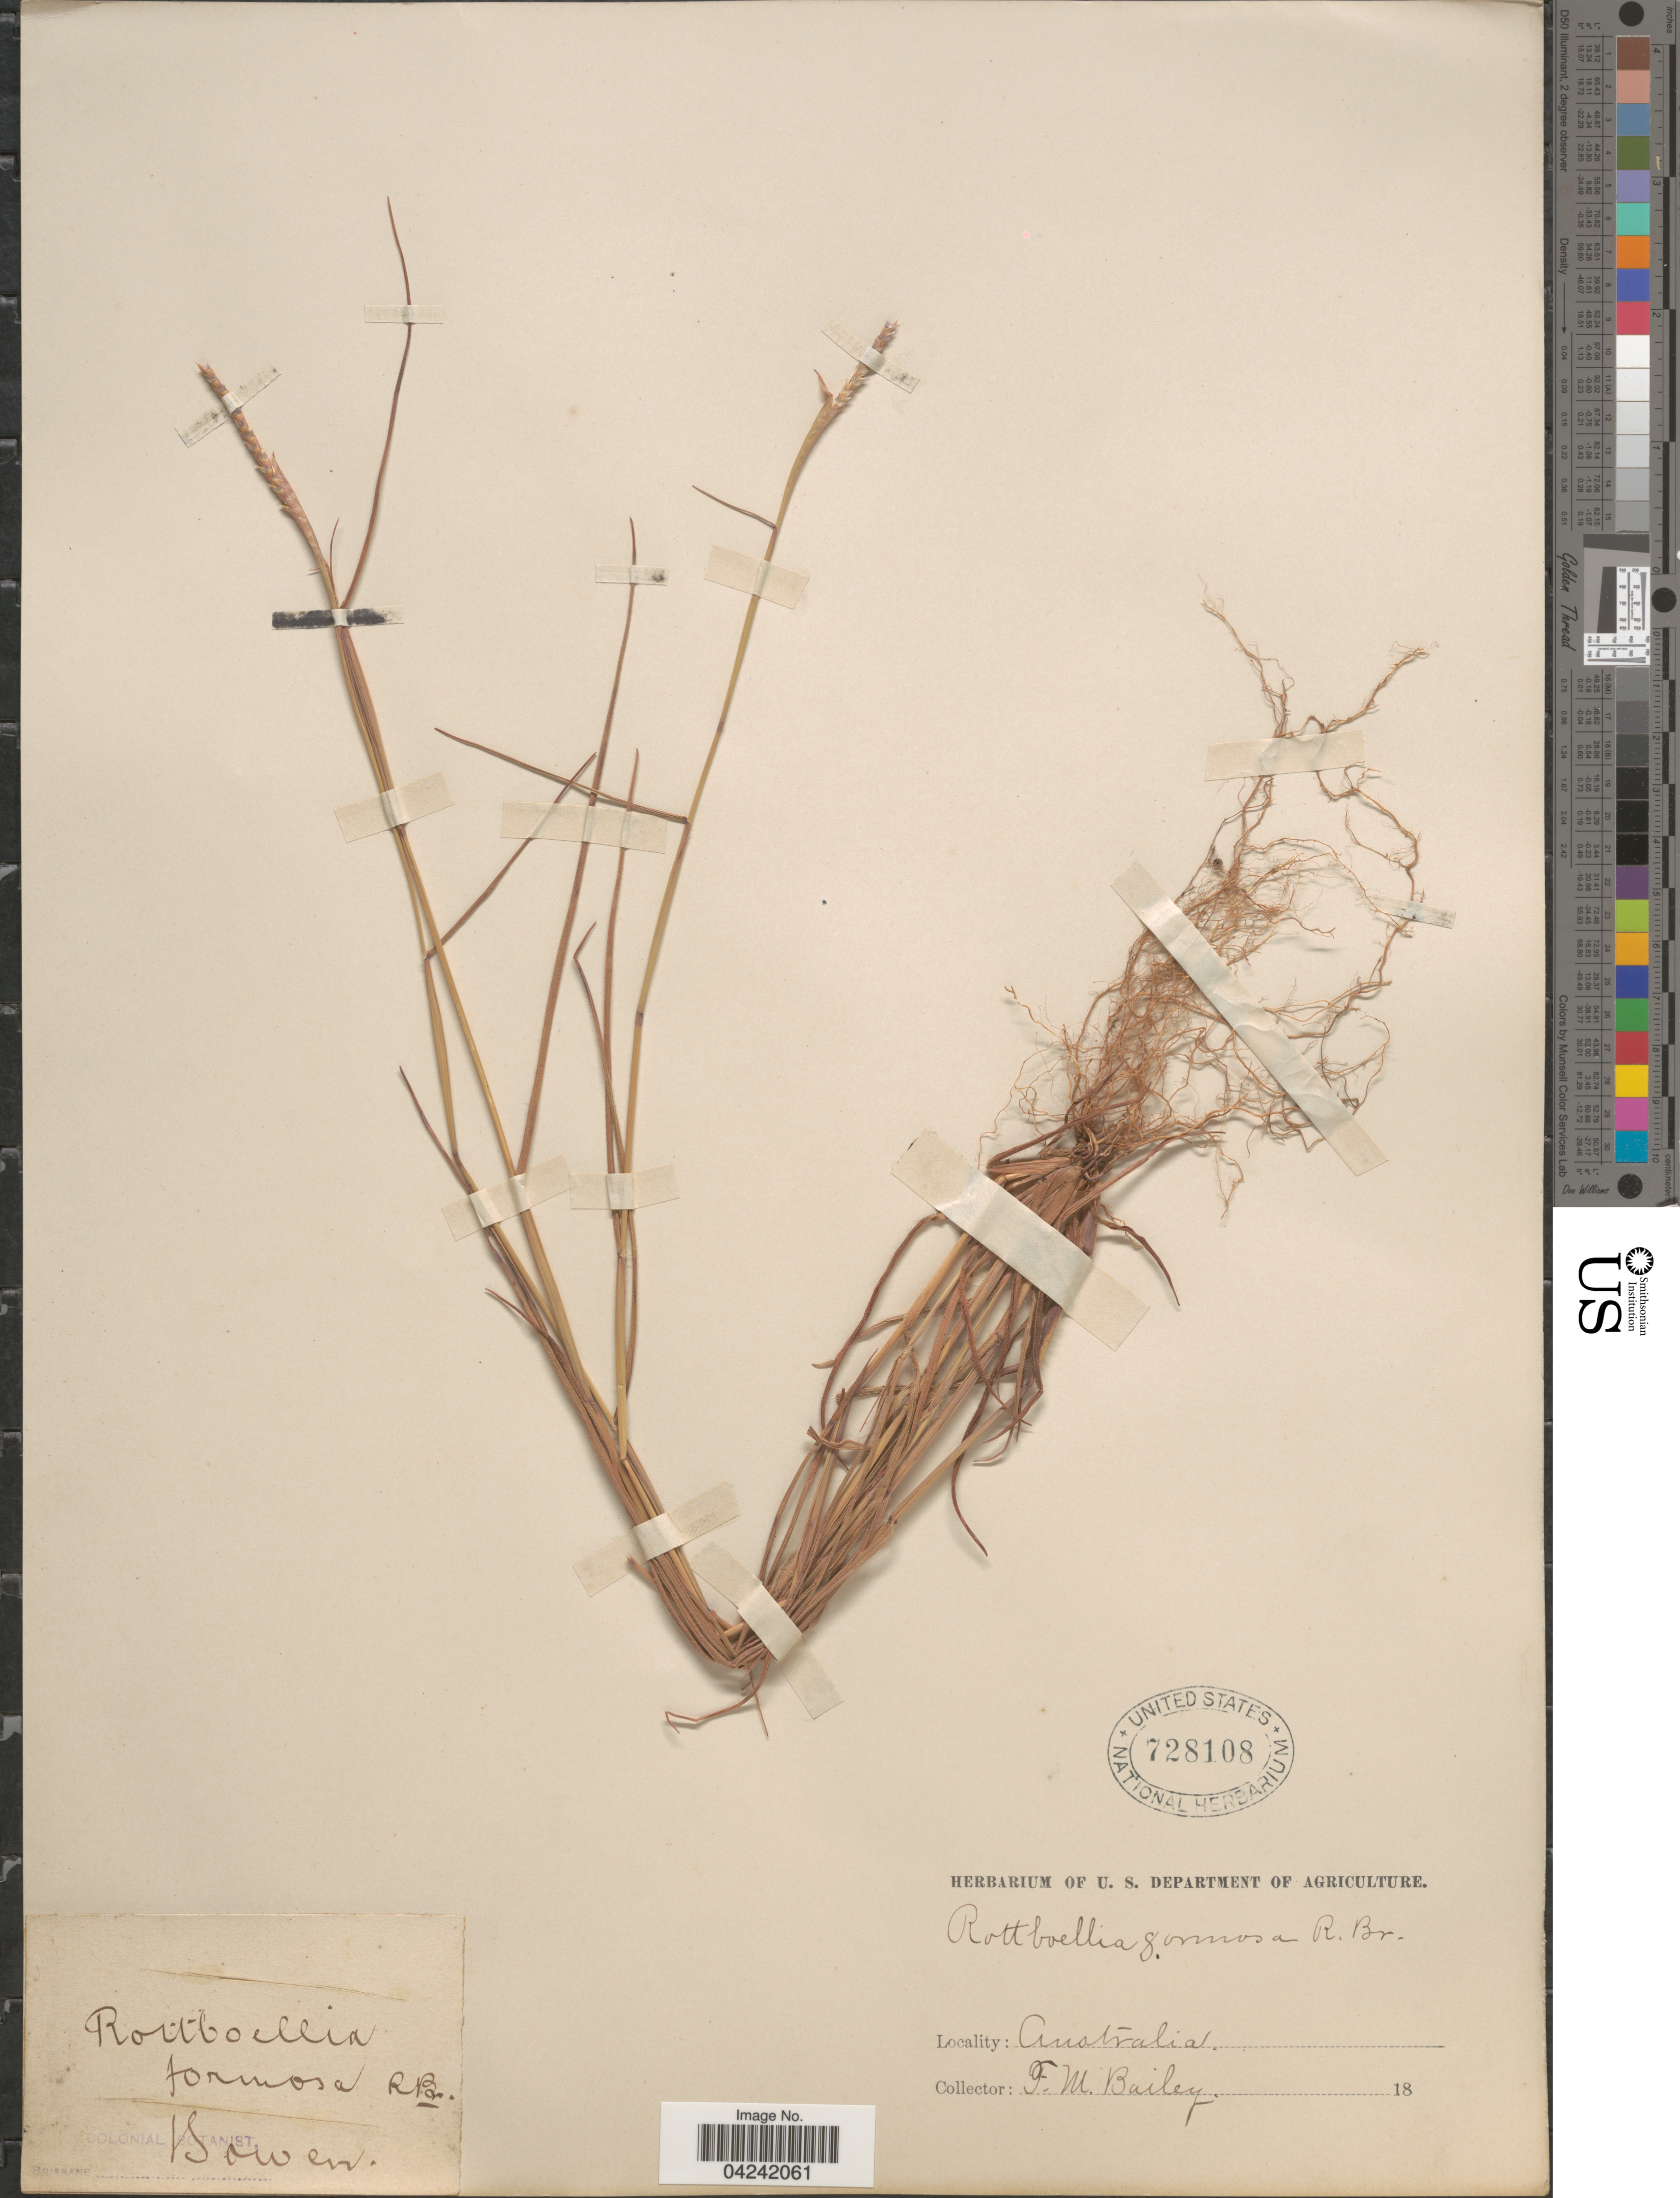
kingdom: Plantae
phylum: Tracheophyta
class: Liliopsida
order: Poales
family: Poaceae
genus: Mnesithea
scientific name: Mnesithea formosa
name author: (R. Br.) de Koning & Sosef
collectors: F. M. Bailey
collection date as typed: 18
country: Australia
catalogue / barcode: US 728108